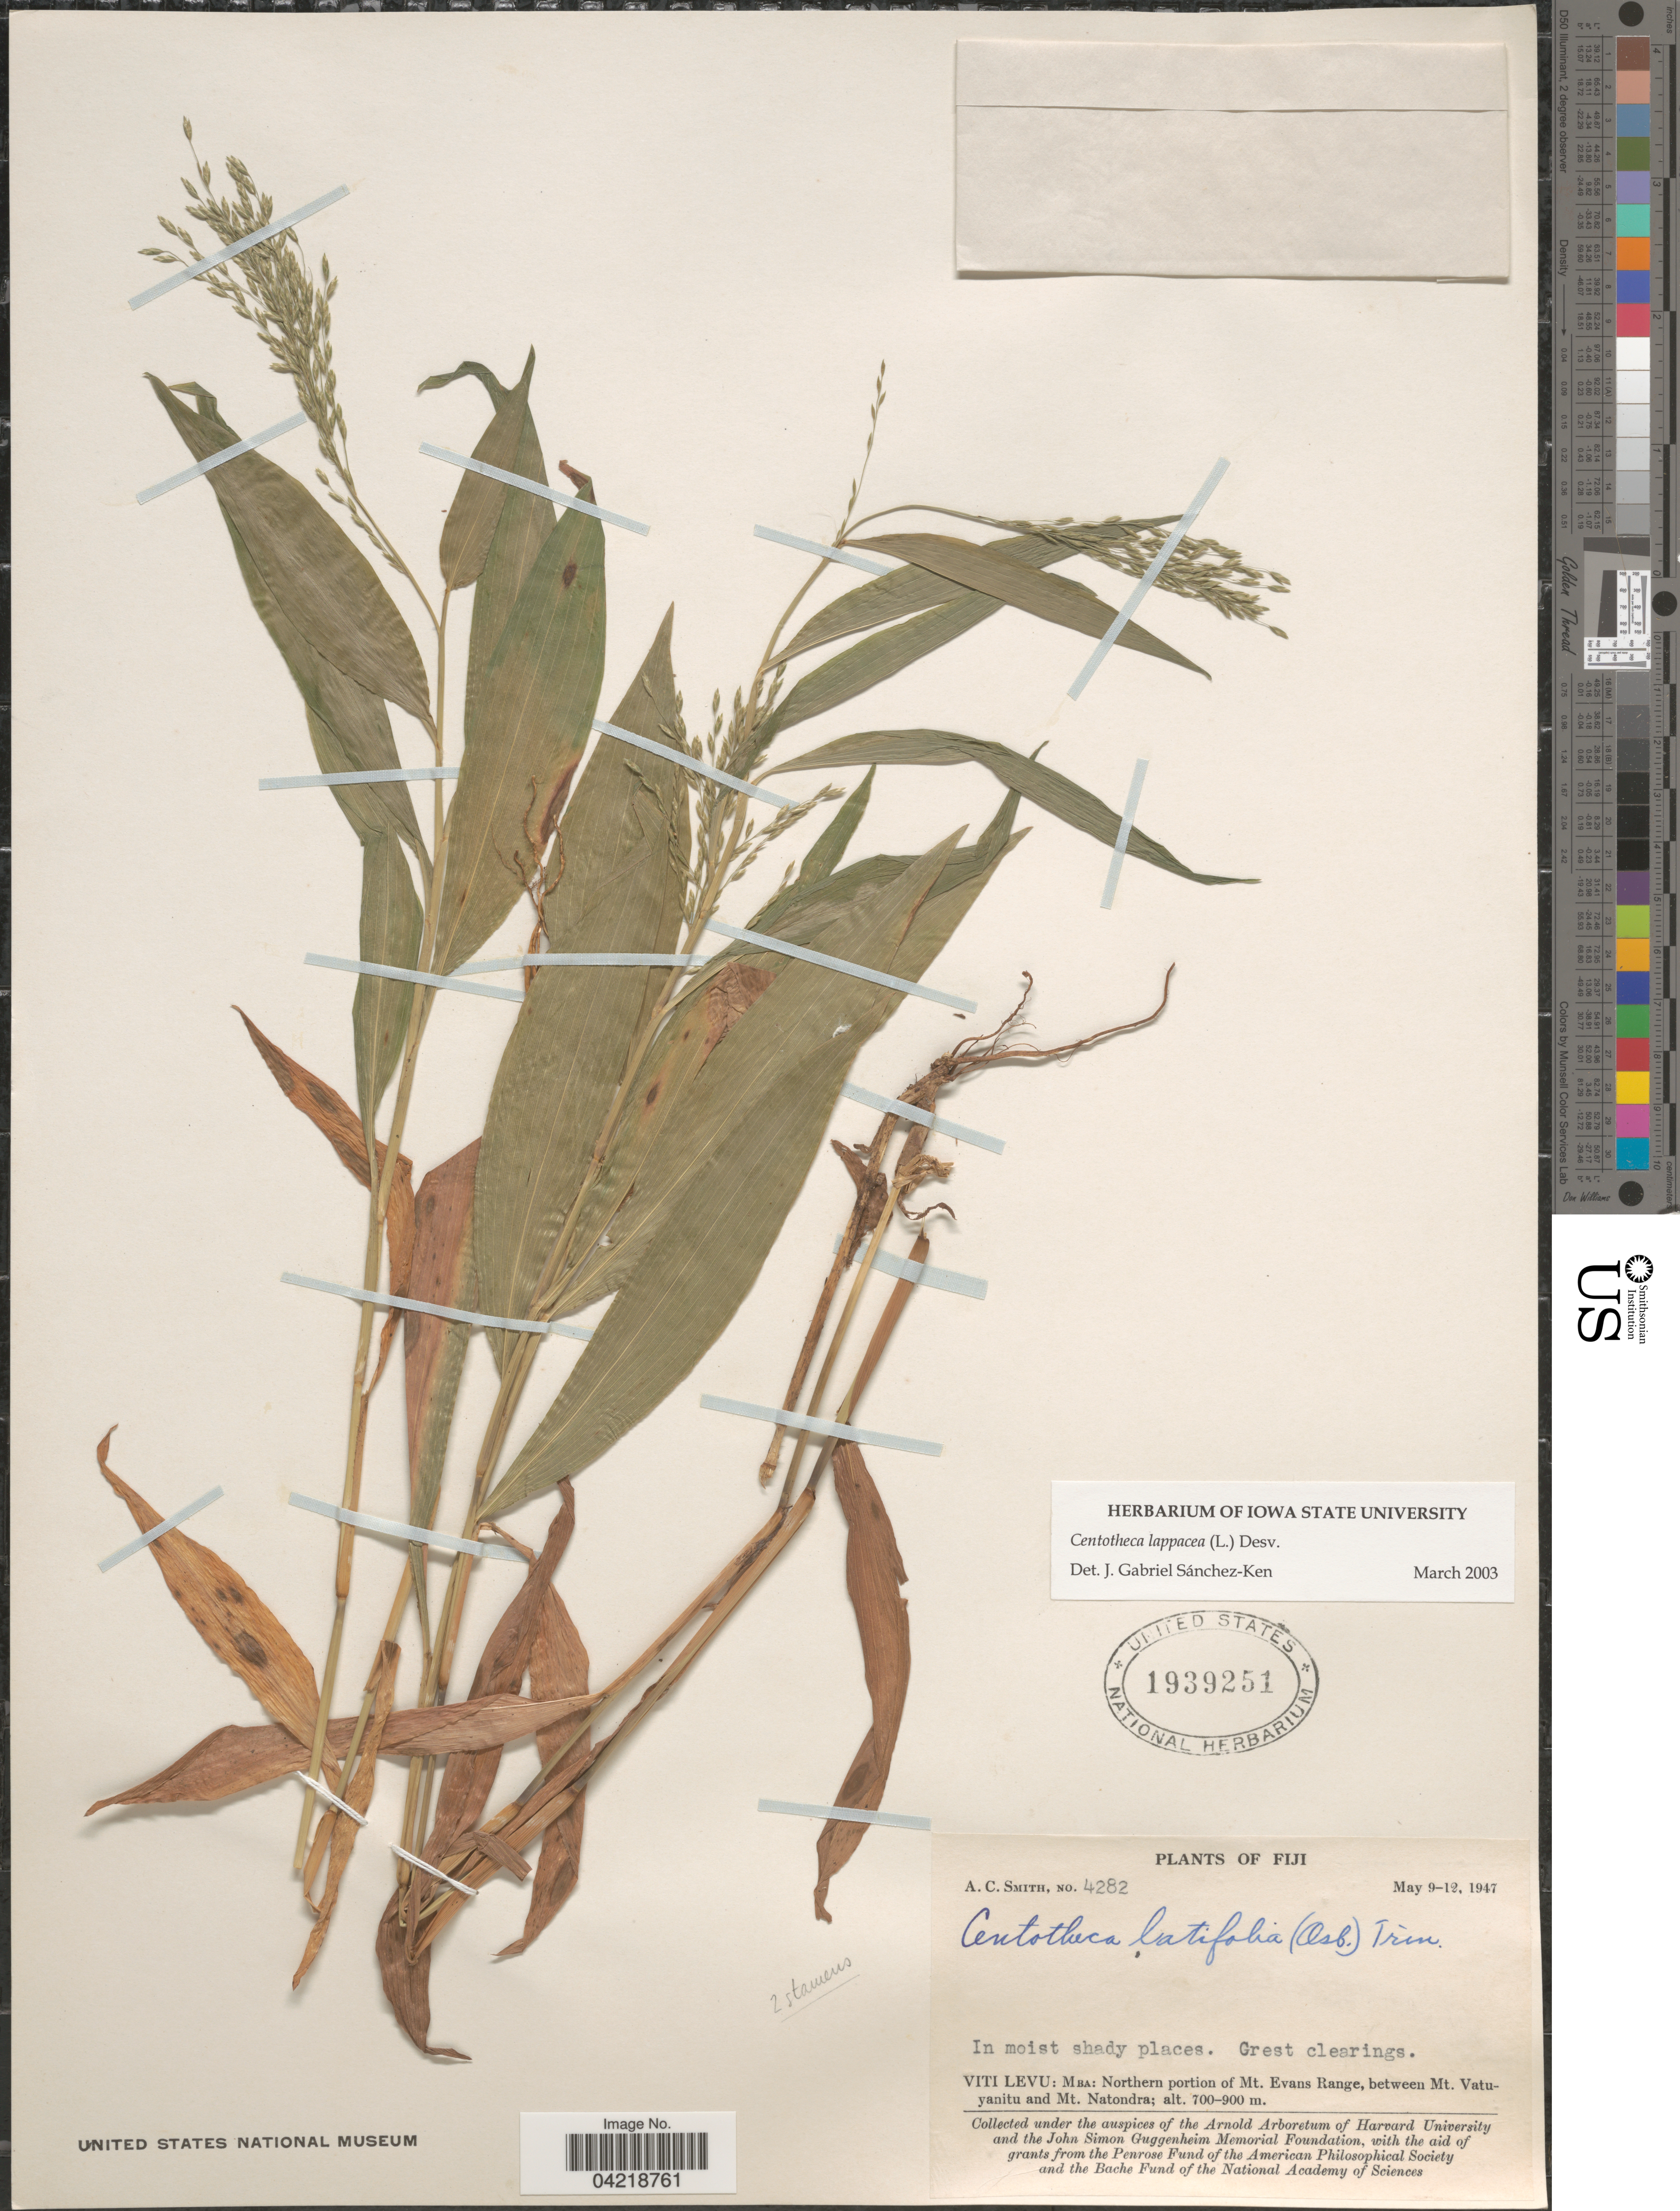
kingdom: Plantae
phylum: Tracheophyta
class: Liliopsida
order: Poales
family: Poaceae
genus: Centotheca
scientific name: Centotheca lappacea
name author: (L.) Desv.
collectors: A. C. Smith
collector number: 4282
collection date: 1947-05-09/1947-05-12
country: Fiji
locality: Viti Levu: Mba: Northern portion of Mt. Evans Range, between Mt. Vatuyanitu and Mt. Natondra.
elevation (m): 700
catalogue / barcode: US 1939251